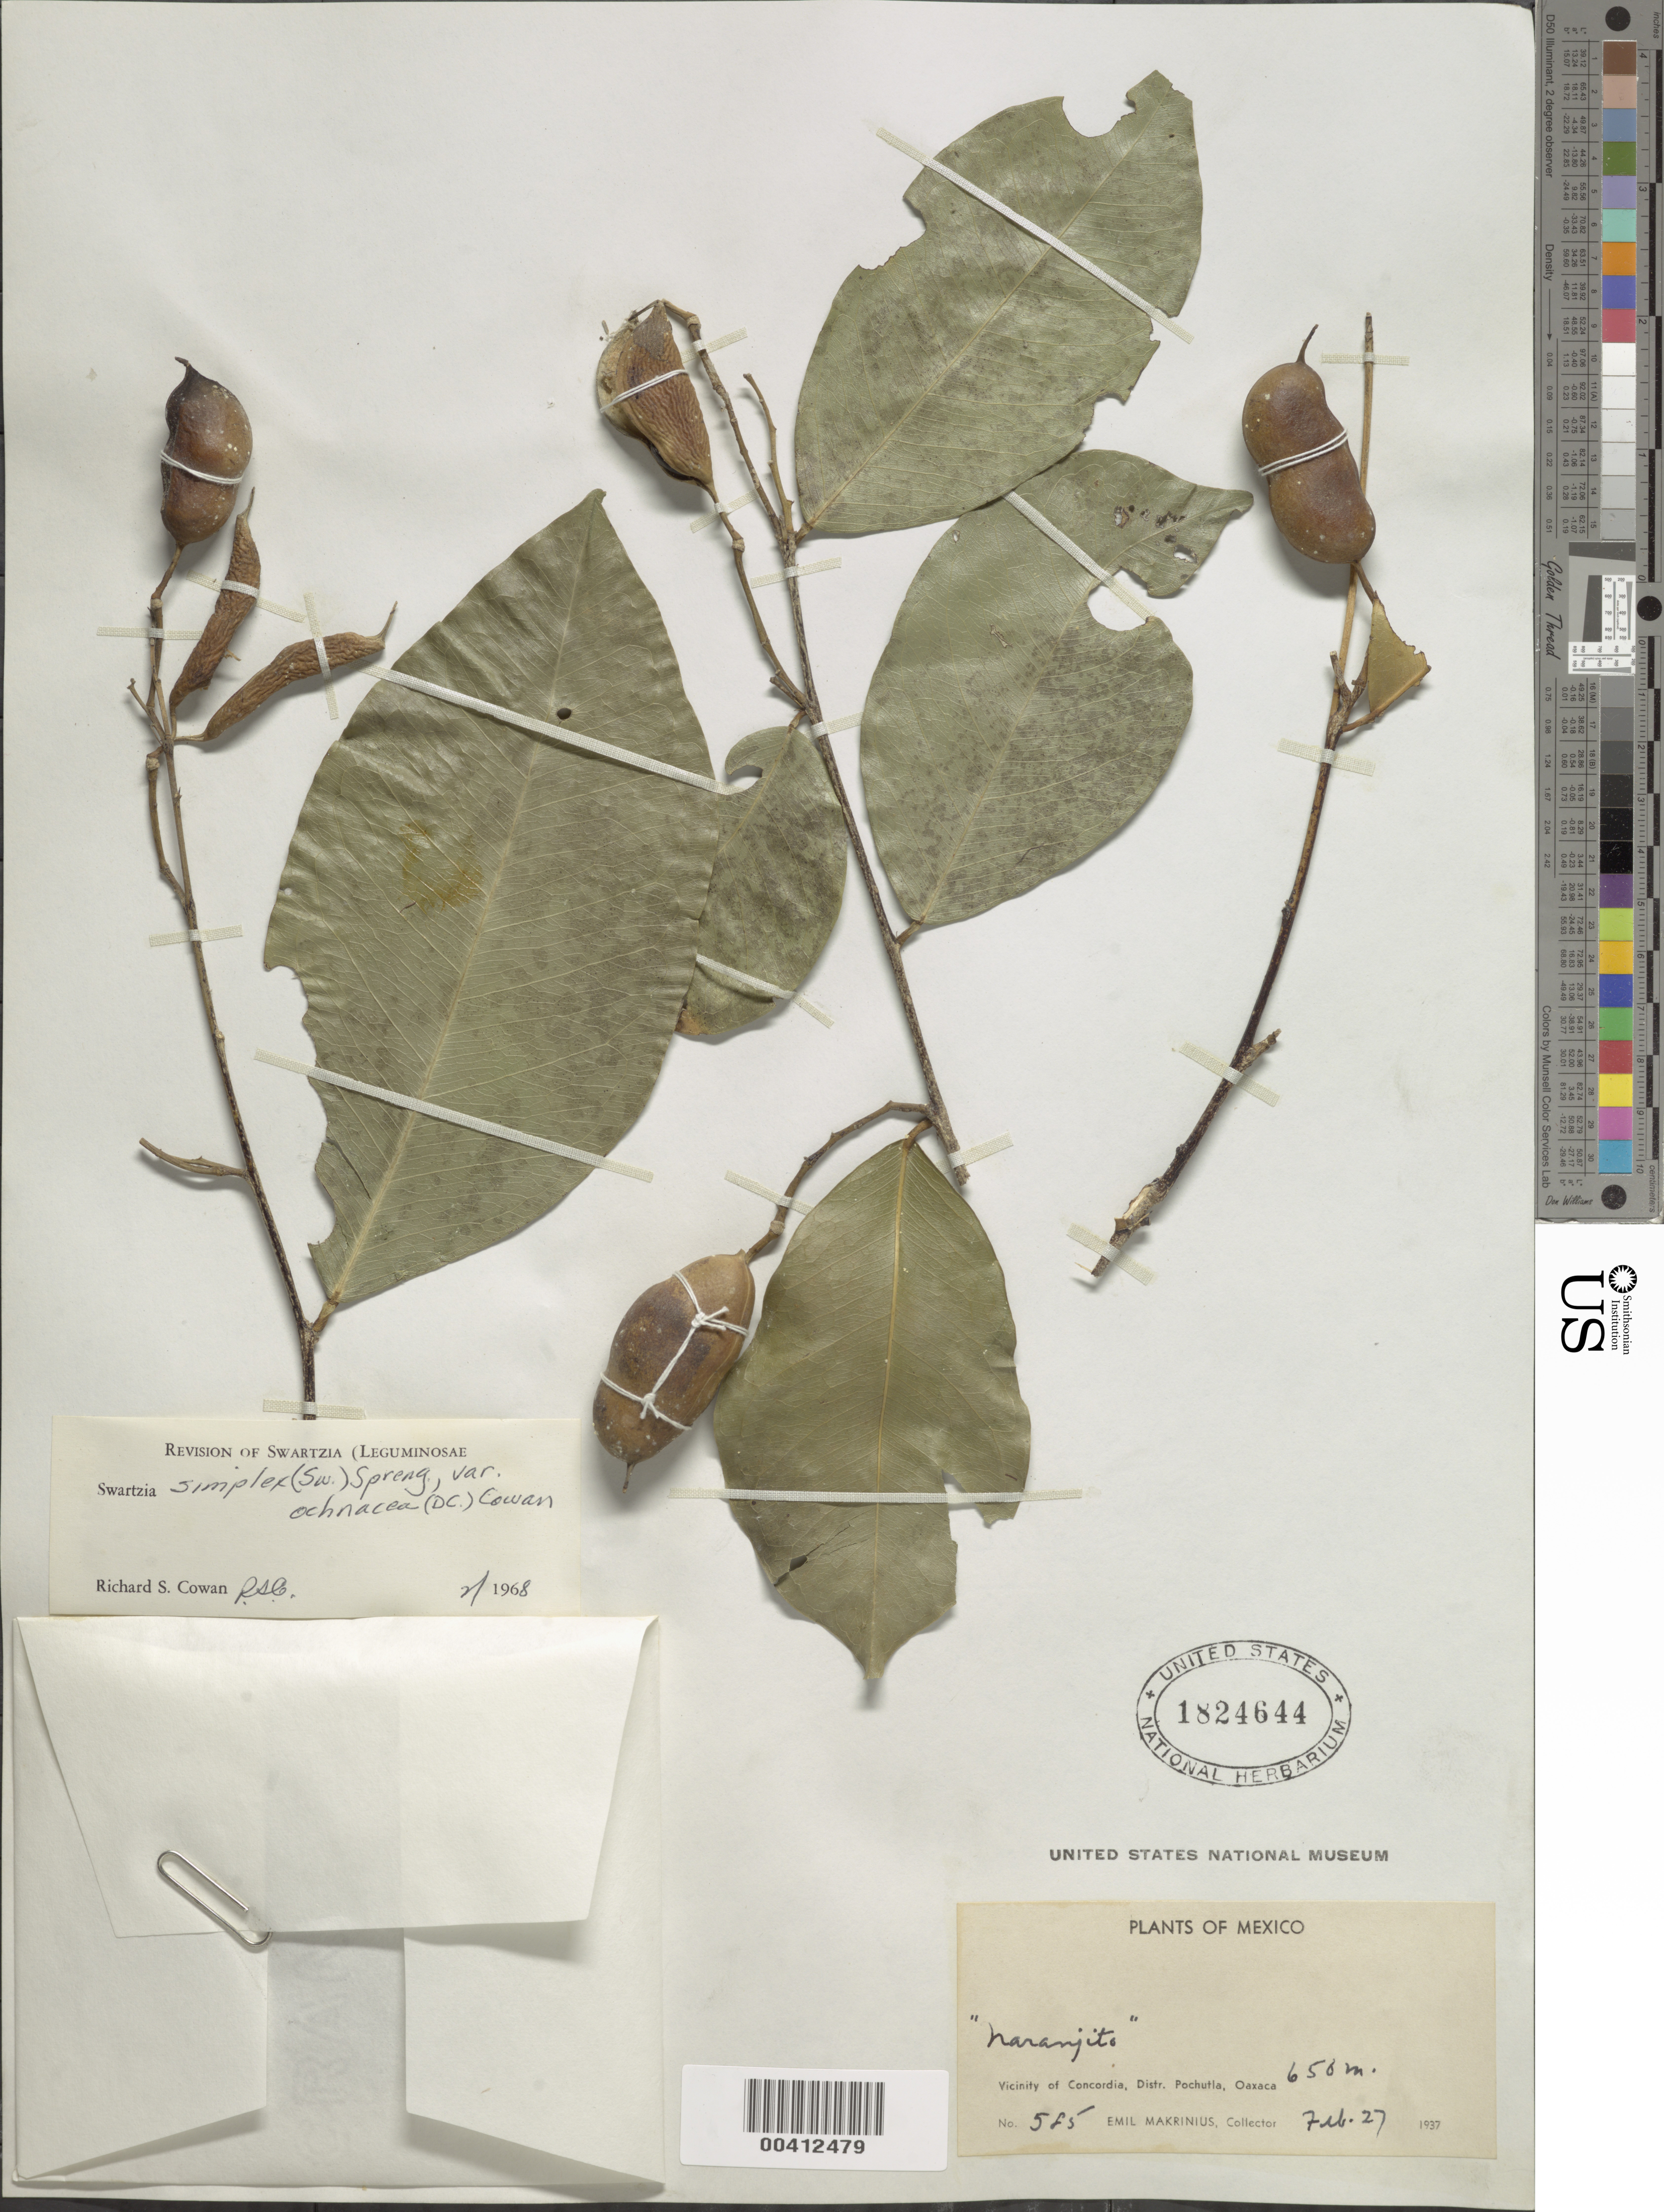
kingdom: Plantae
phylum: Tracheophyta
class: Magnoliopsida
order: Fabales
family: Fabaceae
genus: Swartzia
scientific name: Swartzia simplex var. ochnacea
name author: (DC.) R.S. Cowan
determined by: Cowan, R. S.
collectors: E. Makrinius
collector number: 585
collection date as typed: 27 Feb 1937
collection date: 1937-02-27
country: Mexico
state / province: Oaxaca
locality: Vicinity of concordia, Pochutla dist.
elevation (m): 650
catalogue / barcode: US 1824644